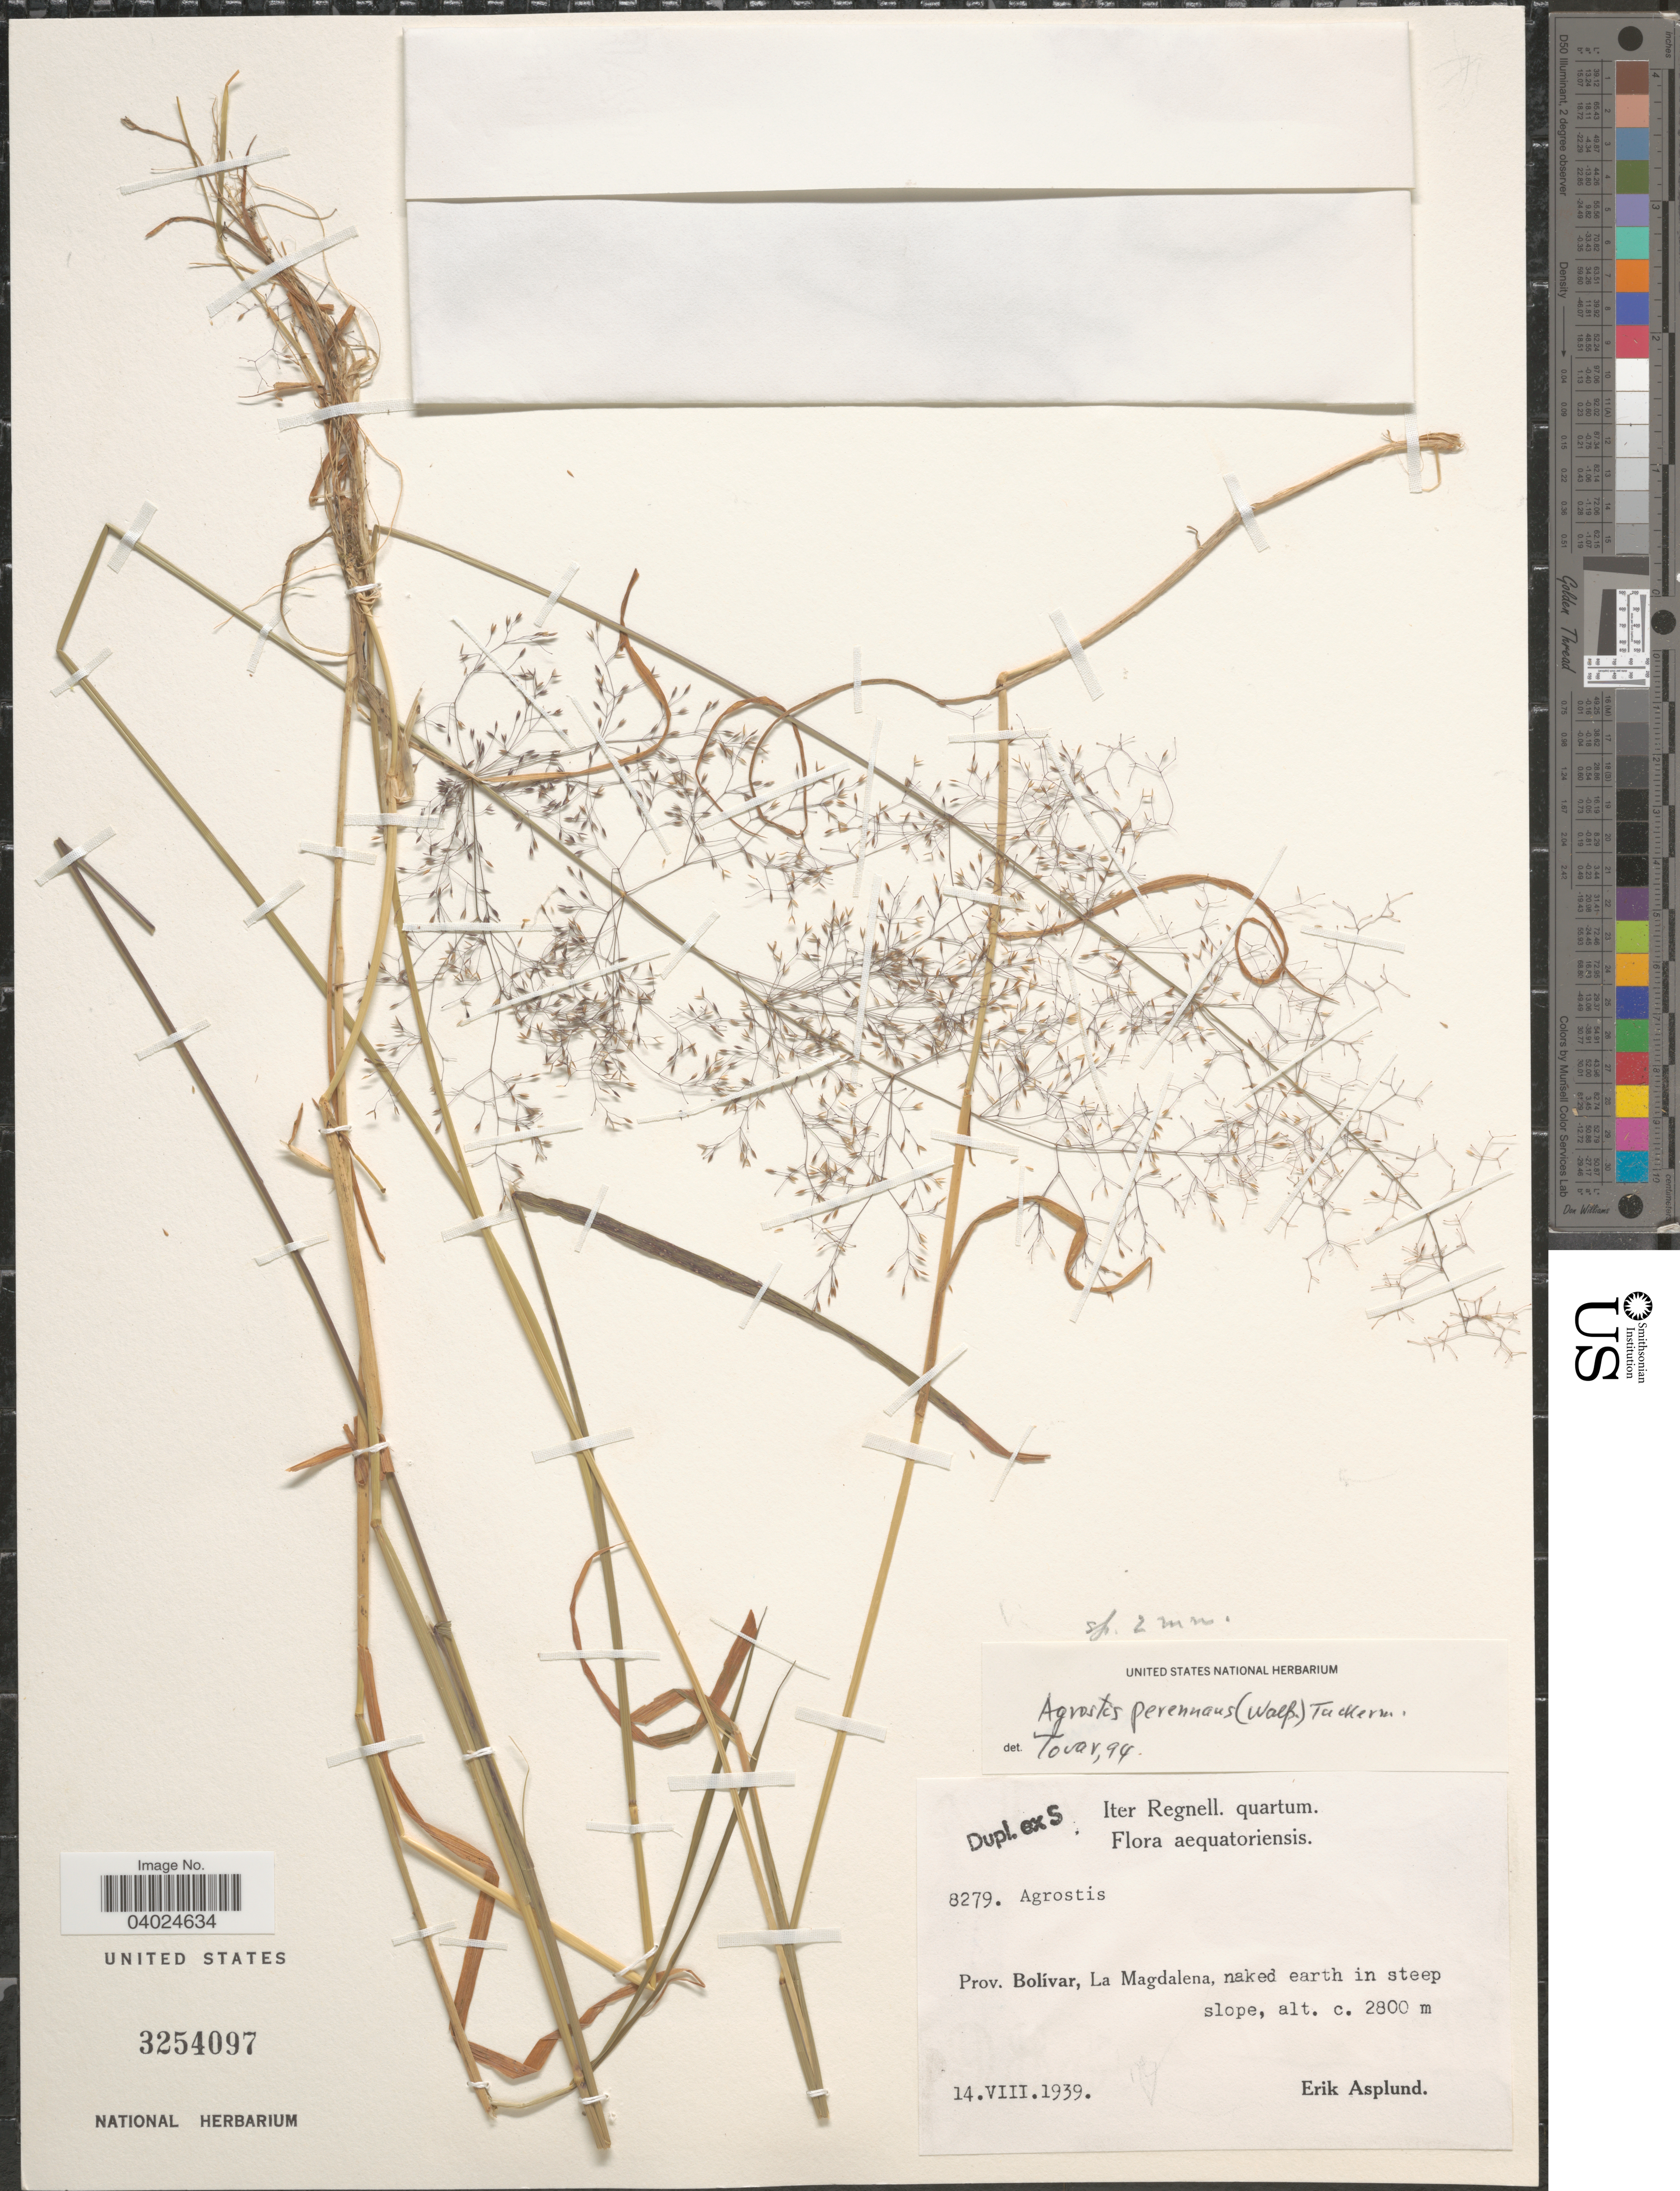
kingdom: Plantae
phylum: Tracheophyta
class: Liliopsida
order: Poales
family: Poaceae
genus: Agrostis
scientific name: Agrostis perennans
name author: (Walter) Tuck.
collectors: E. Asplund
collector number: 8279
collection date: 1939-08-14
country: Colombia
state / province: Bolívar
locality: La Magdalena, naked earth in steep slope.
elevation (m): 2800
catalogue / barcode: US 3254097